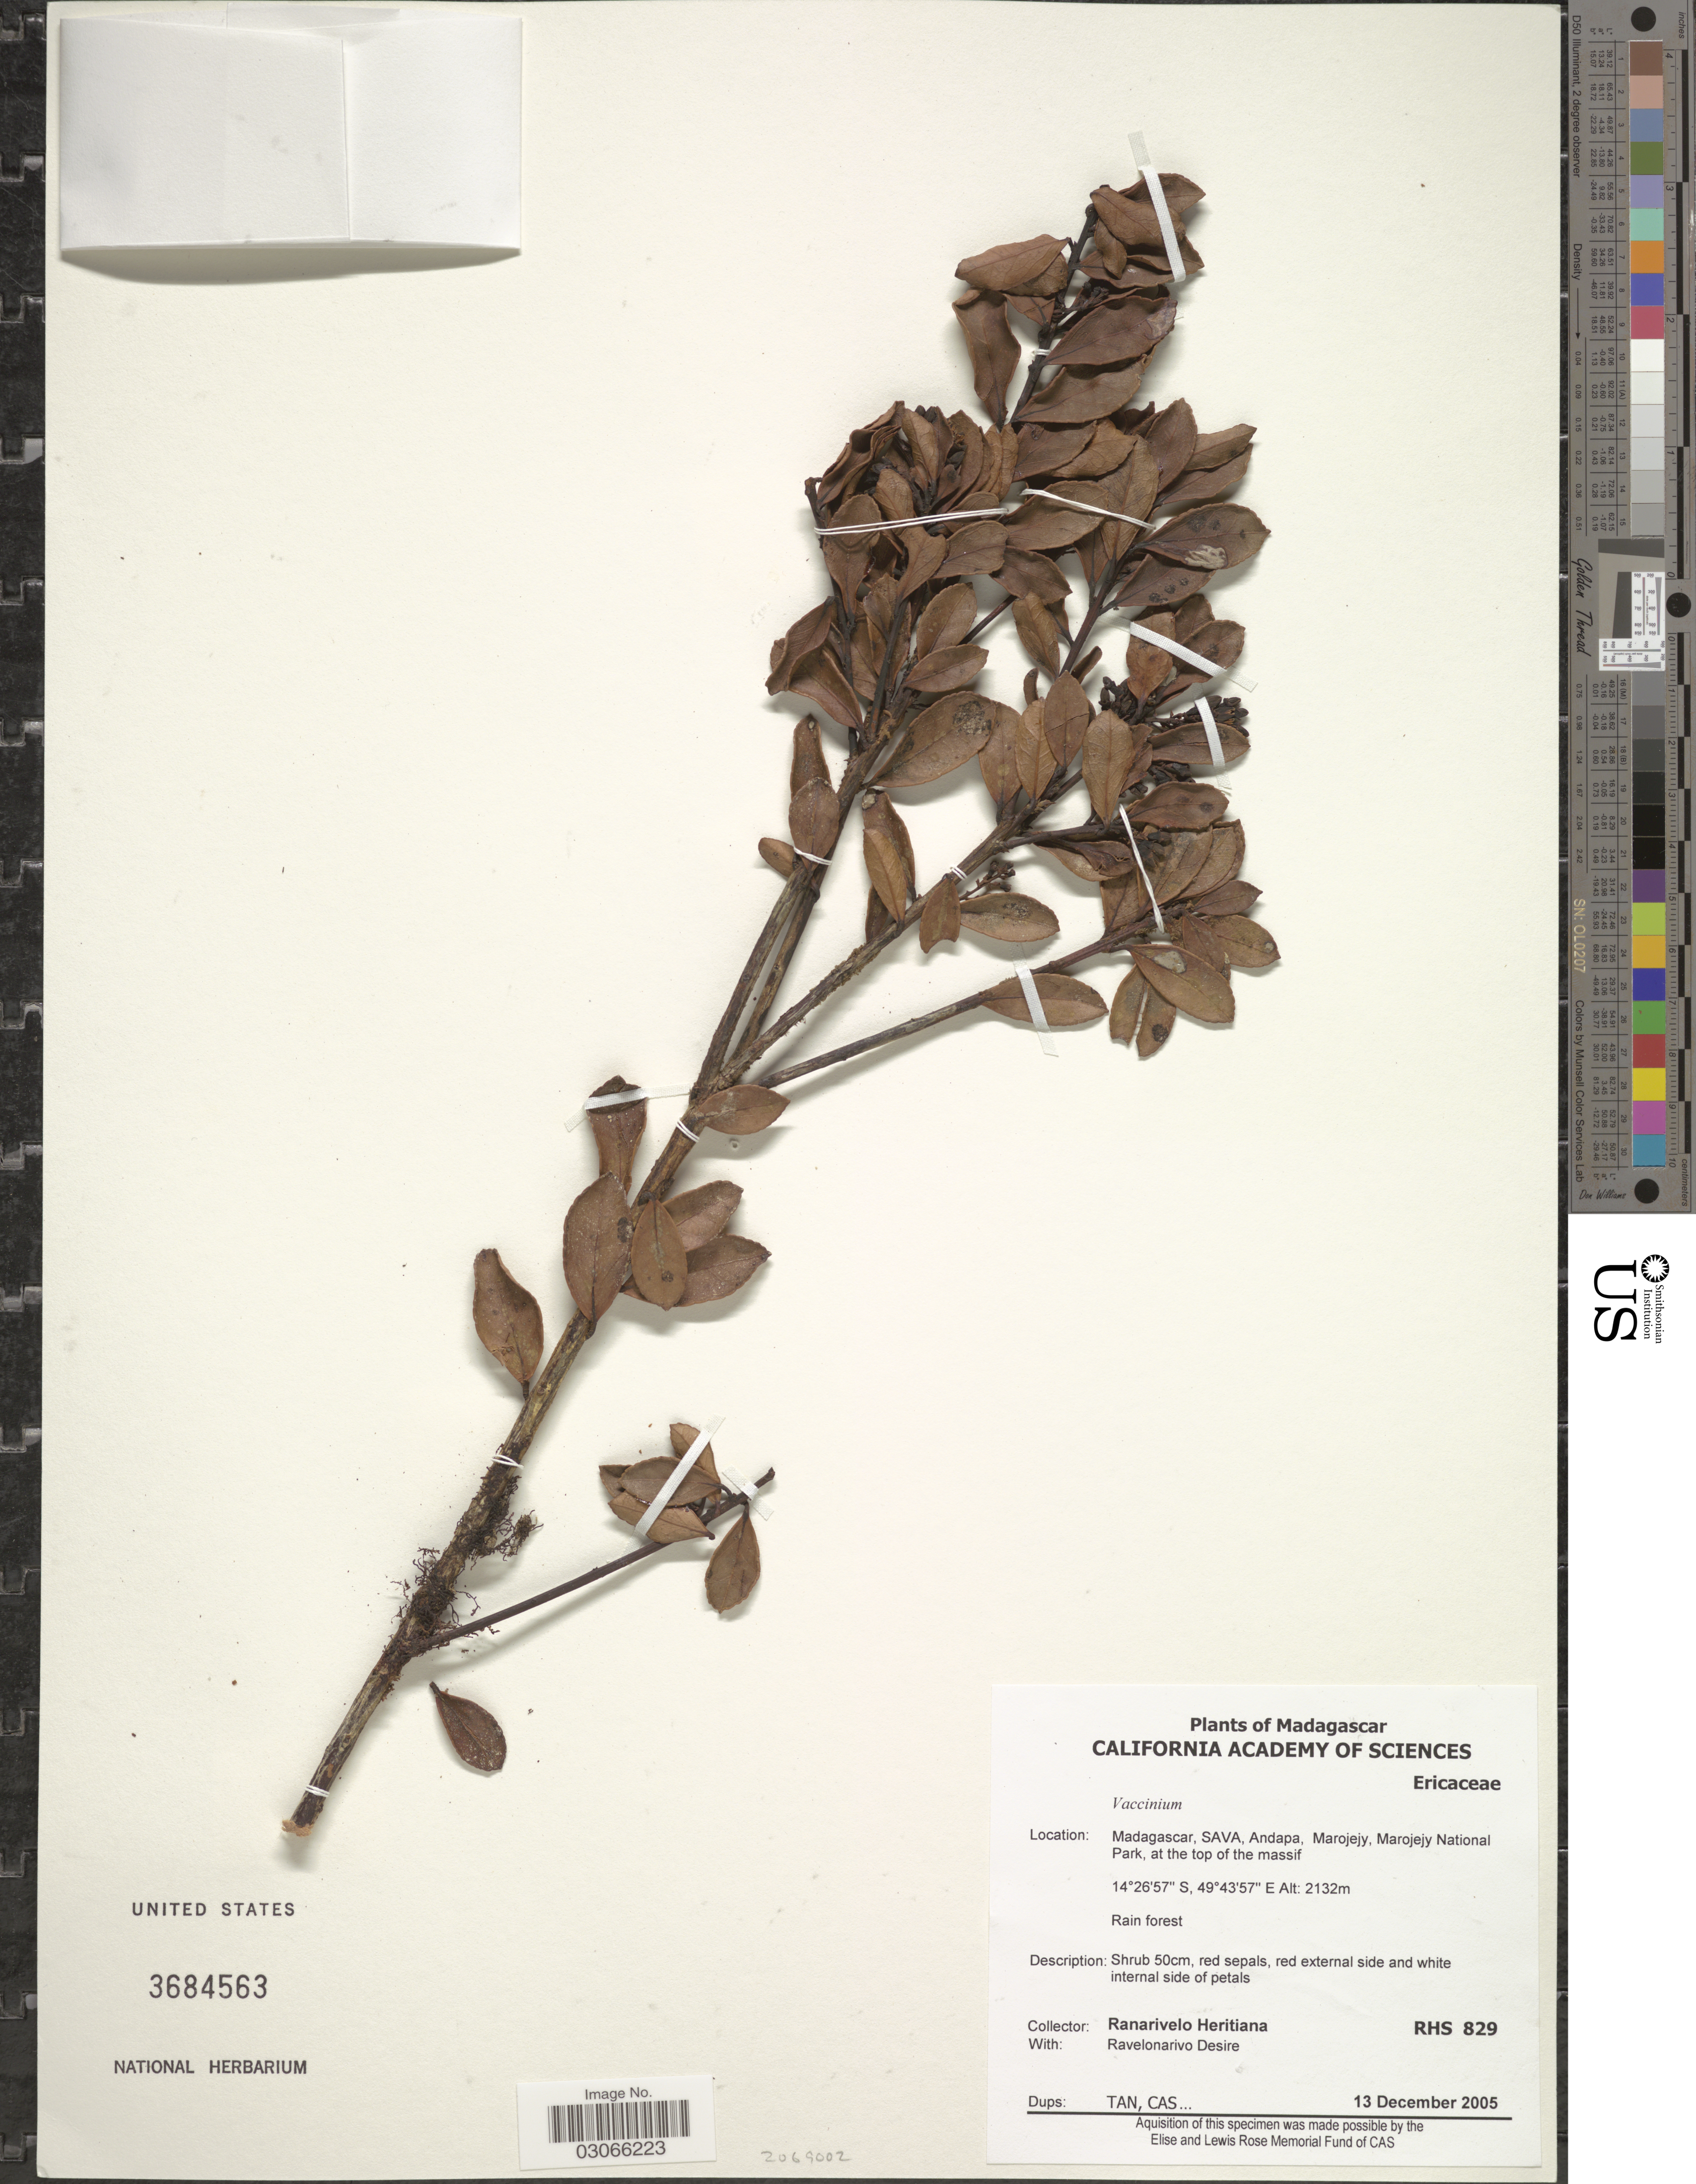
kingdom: Plantae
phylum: Tracheophyta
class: Magnoliopsida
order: Ericales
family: Ericaceae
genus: Vaccinium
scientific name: Vaccinium sp.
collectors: R. Heritiana & D. Ravelonarivo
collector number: RHS829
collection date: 2005-12-13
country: Madagascar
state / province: Sava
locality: Andapa, Marojejy, Marojejy National Park, at the top of the massif.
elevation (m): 2132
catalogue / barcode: US 3684563